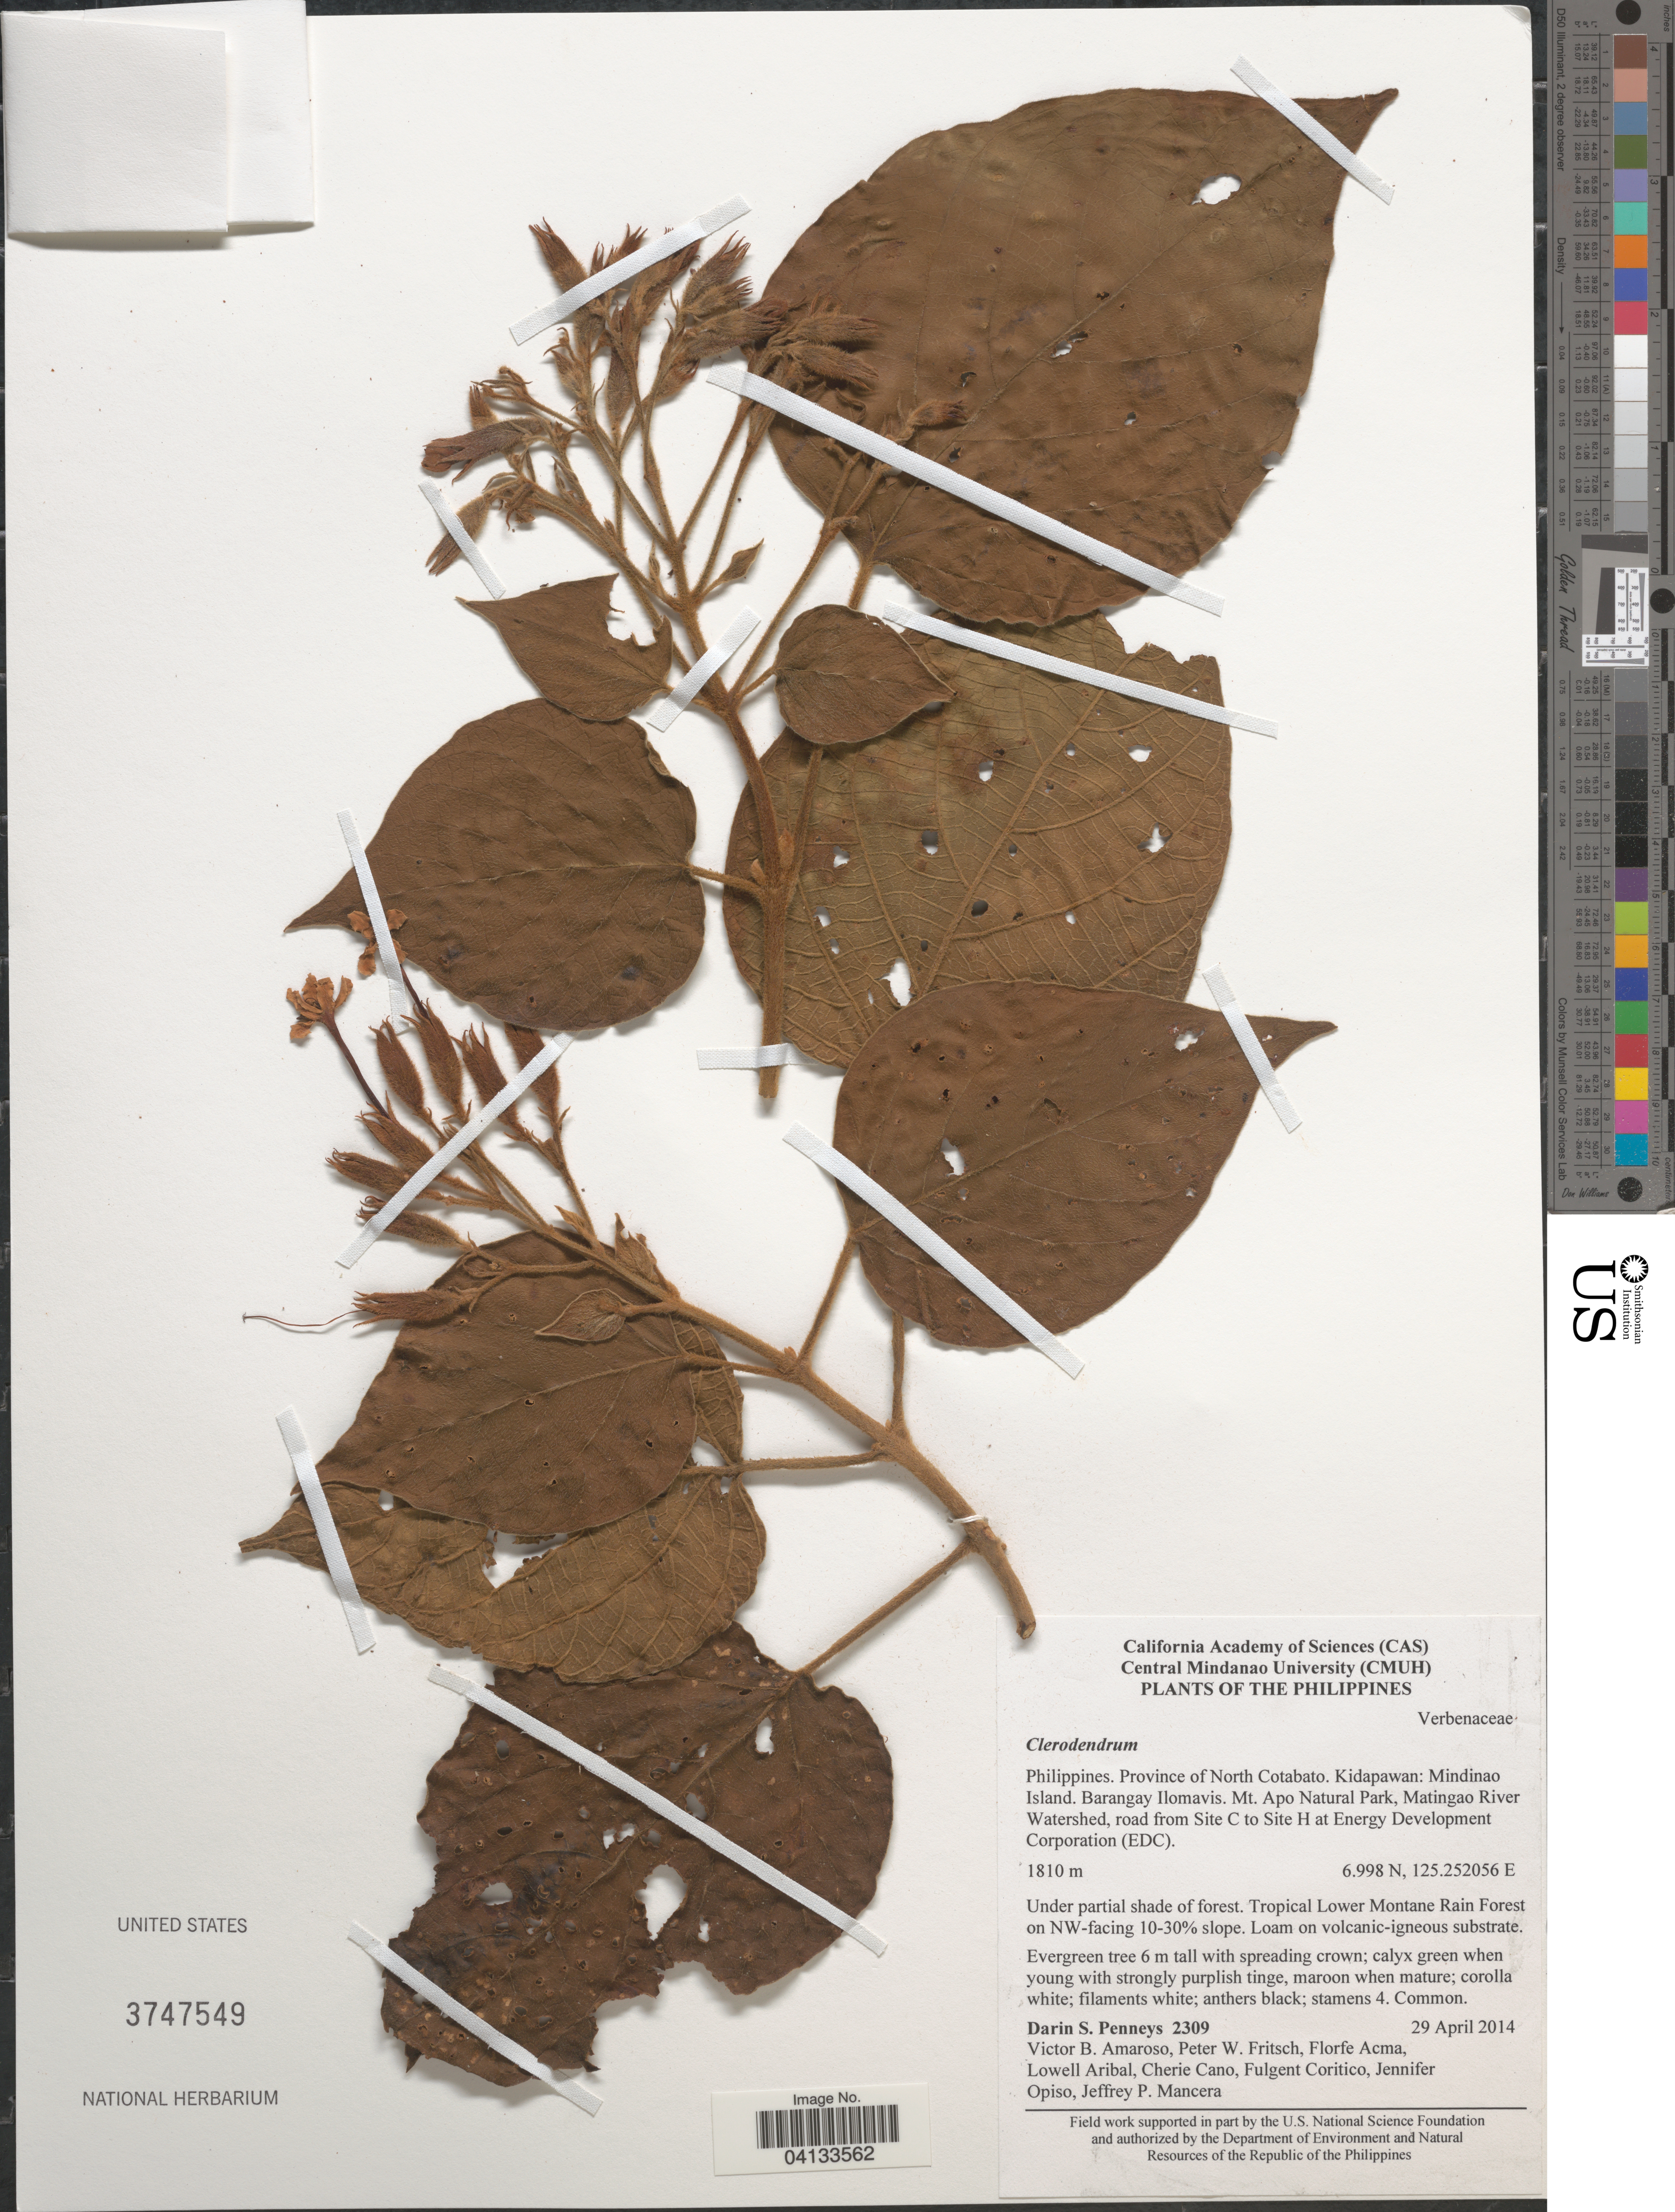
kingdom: Plantae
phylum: Tracheophyta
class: Magnoliopsida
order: Lamiales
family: Lamiaceae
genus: Clerodendrum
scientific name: Clerodendrum sp.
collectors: D. S. Penneys, V. Amoroso, P. W. Fritsch, F. Acma & et al.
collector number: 2309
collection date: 2014-04-29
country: Philippines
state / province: Soccsksargen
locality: Province of North Cotabato. Kidapawan: Mindanao Island. Barangay Ilomavis. Mt. Apo Natural Park, Matingao River Watershed, road from Site C to Site H at Energy Development Corporation (EDC).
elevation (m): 1810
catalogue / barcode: US 3747549